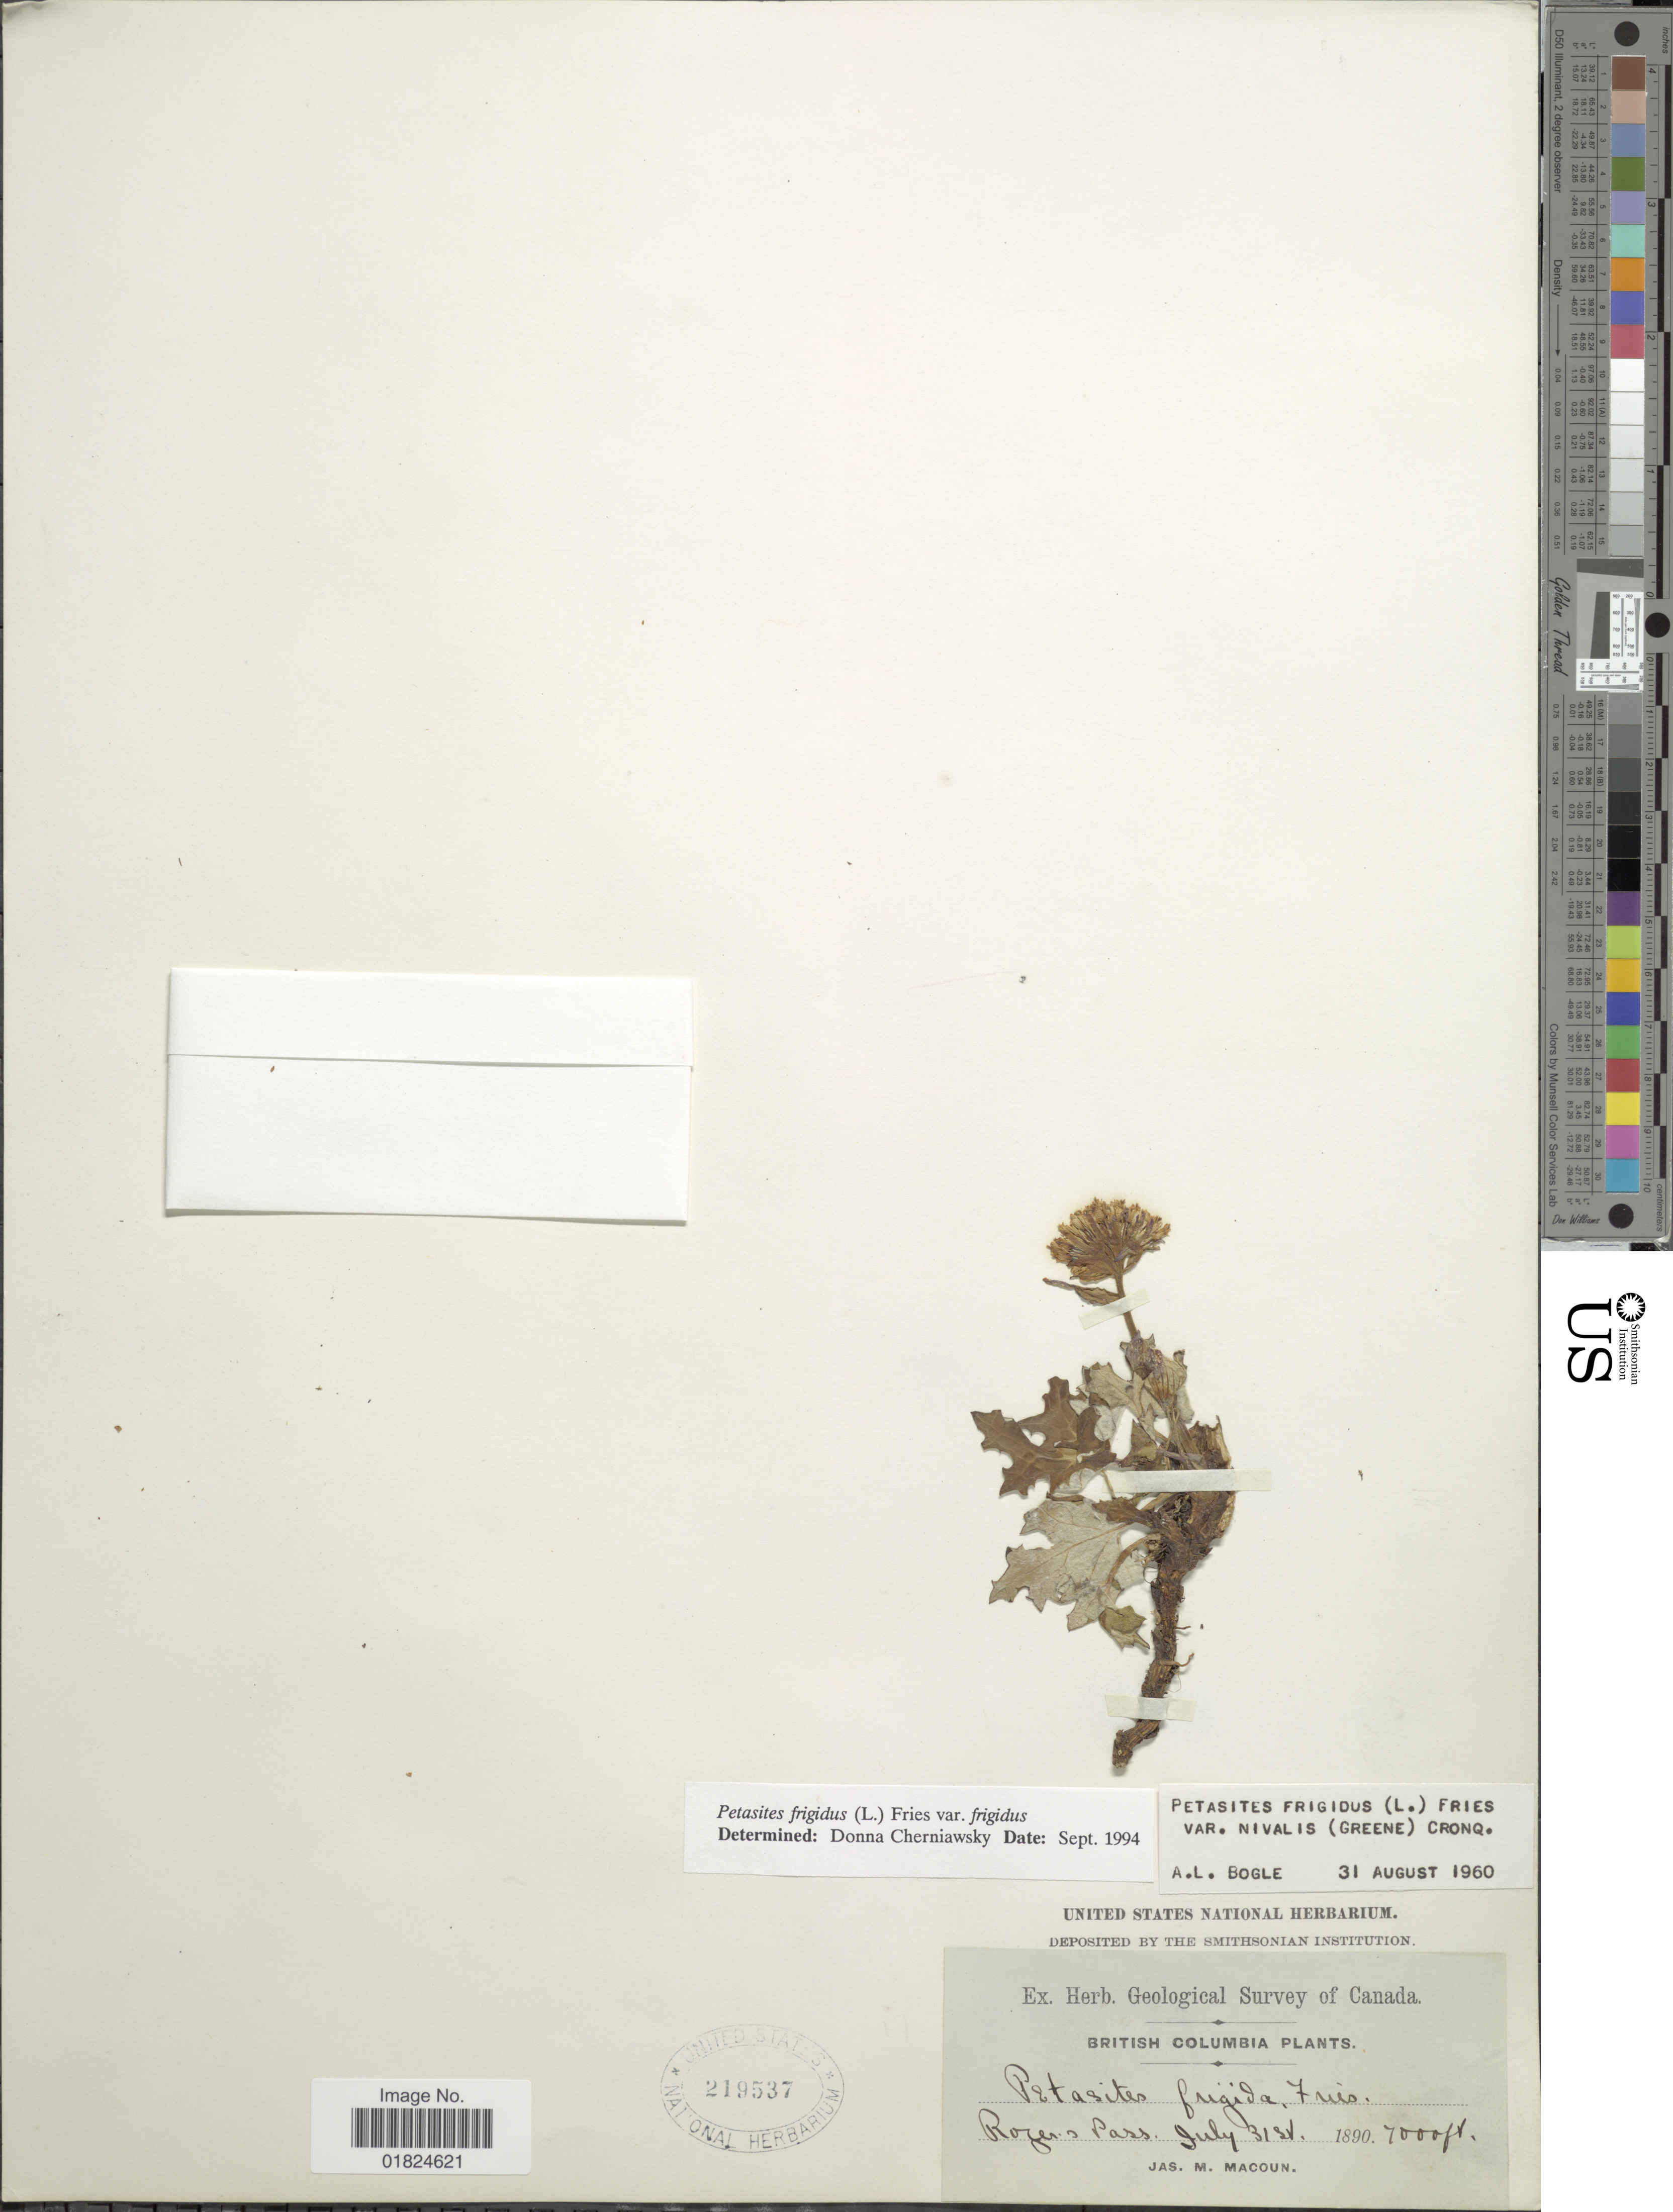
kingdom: Plantae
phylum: Tracheophyta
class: Magnoliopsida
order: Asterales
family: Asteraceae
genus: Petasites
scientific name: Petasites frigidus var. frigidus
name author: (L.) Fr.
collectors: J. M. Macoun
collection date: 1890-07-31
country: Canada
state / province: British Columbia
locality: Rogers Pass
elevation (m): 2134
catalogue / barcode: US 219537